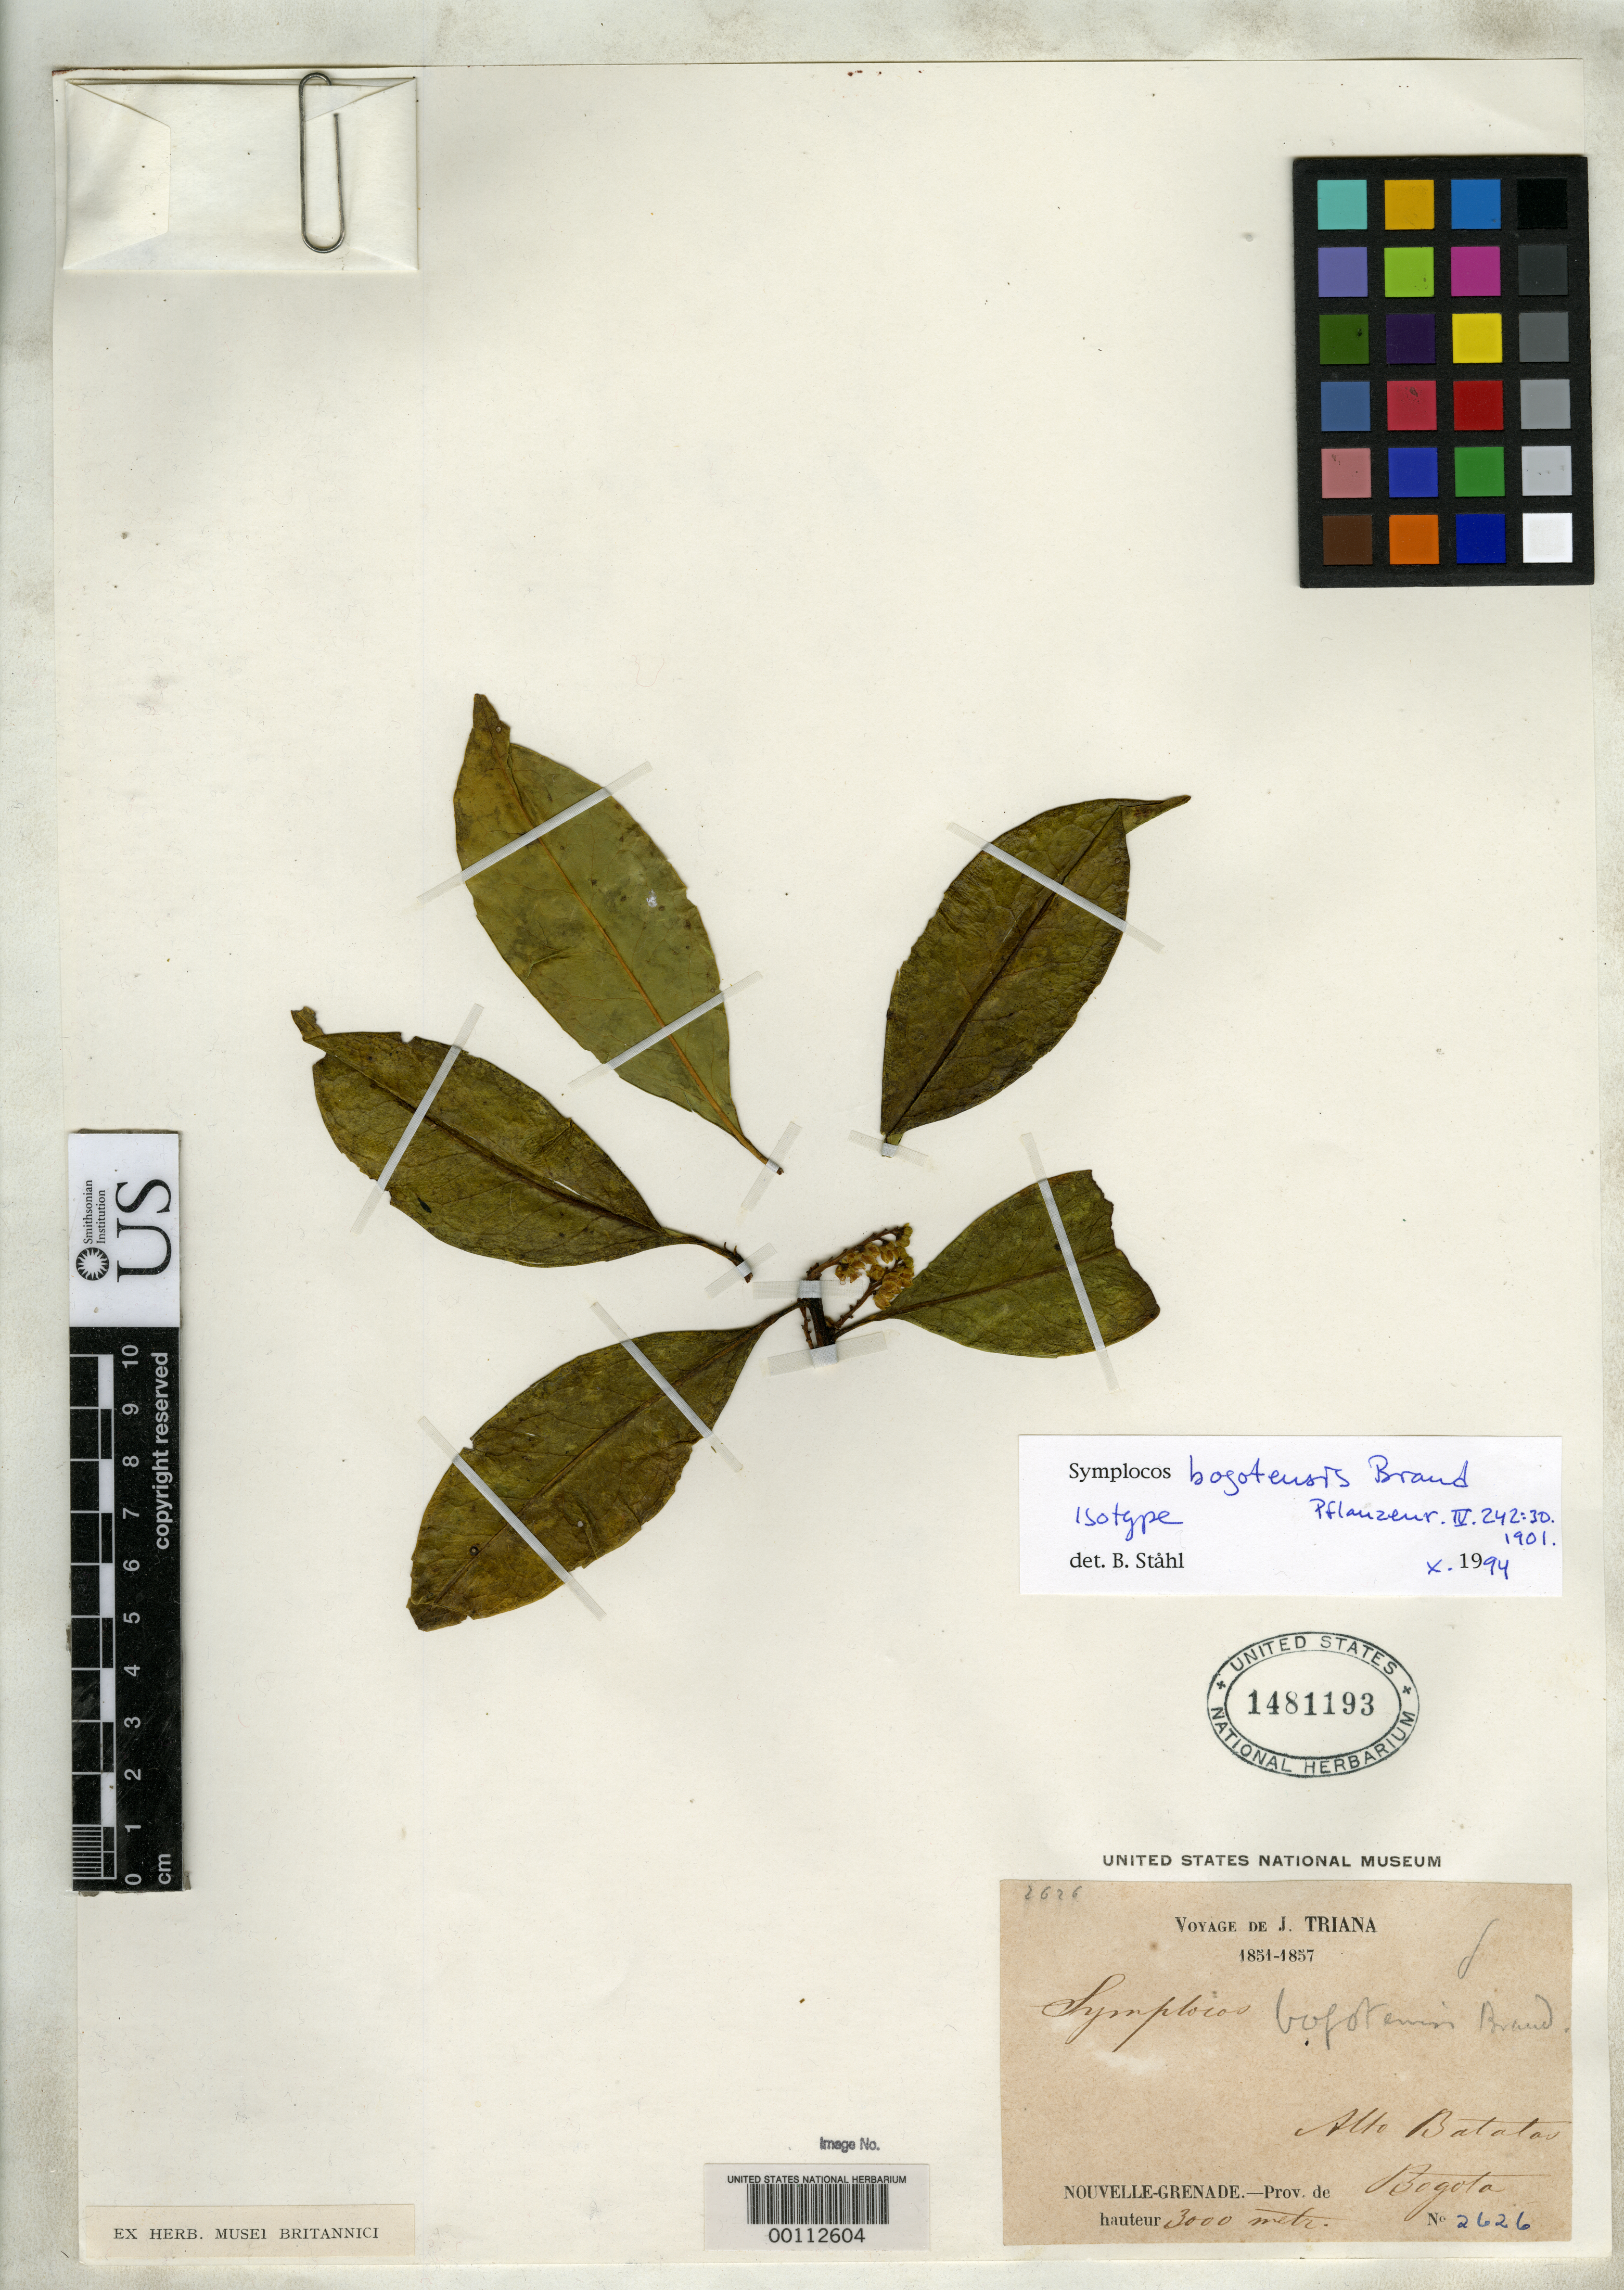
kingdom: Plantae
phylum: Tracheophyta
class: Magnoliopsida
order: Ericales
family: Symplocaceae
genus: Symplocos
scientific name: Symplocos bogotensis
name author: Brand in Engl.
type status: Isotype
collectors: J. J. Triana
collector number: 2626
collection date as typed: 1851 to -- --- 1857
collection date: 1851/1857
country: Colombia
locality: Bogota, Alto Batatos.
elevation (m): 3000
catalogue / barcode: US 1481193